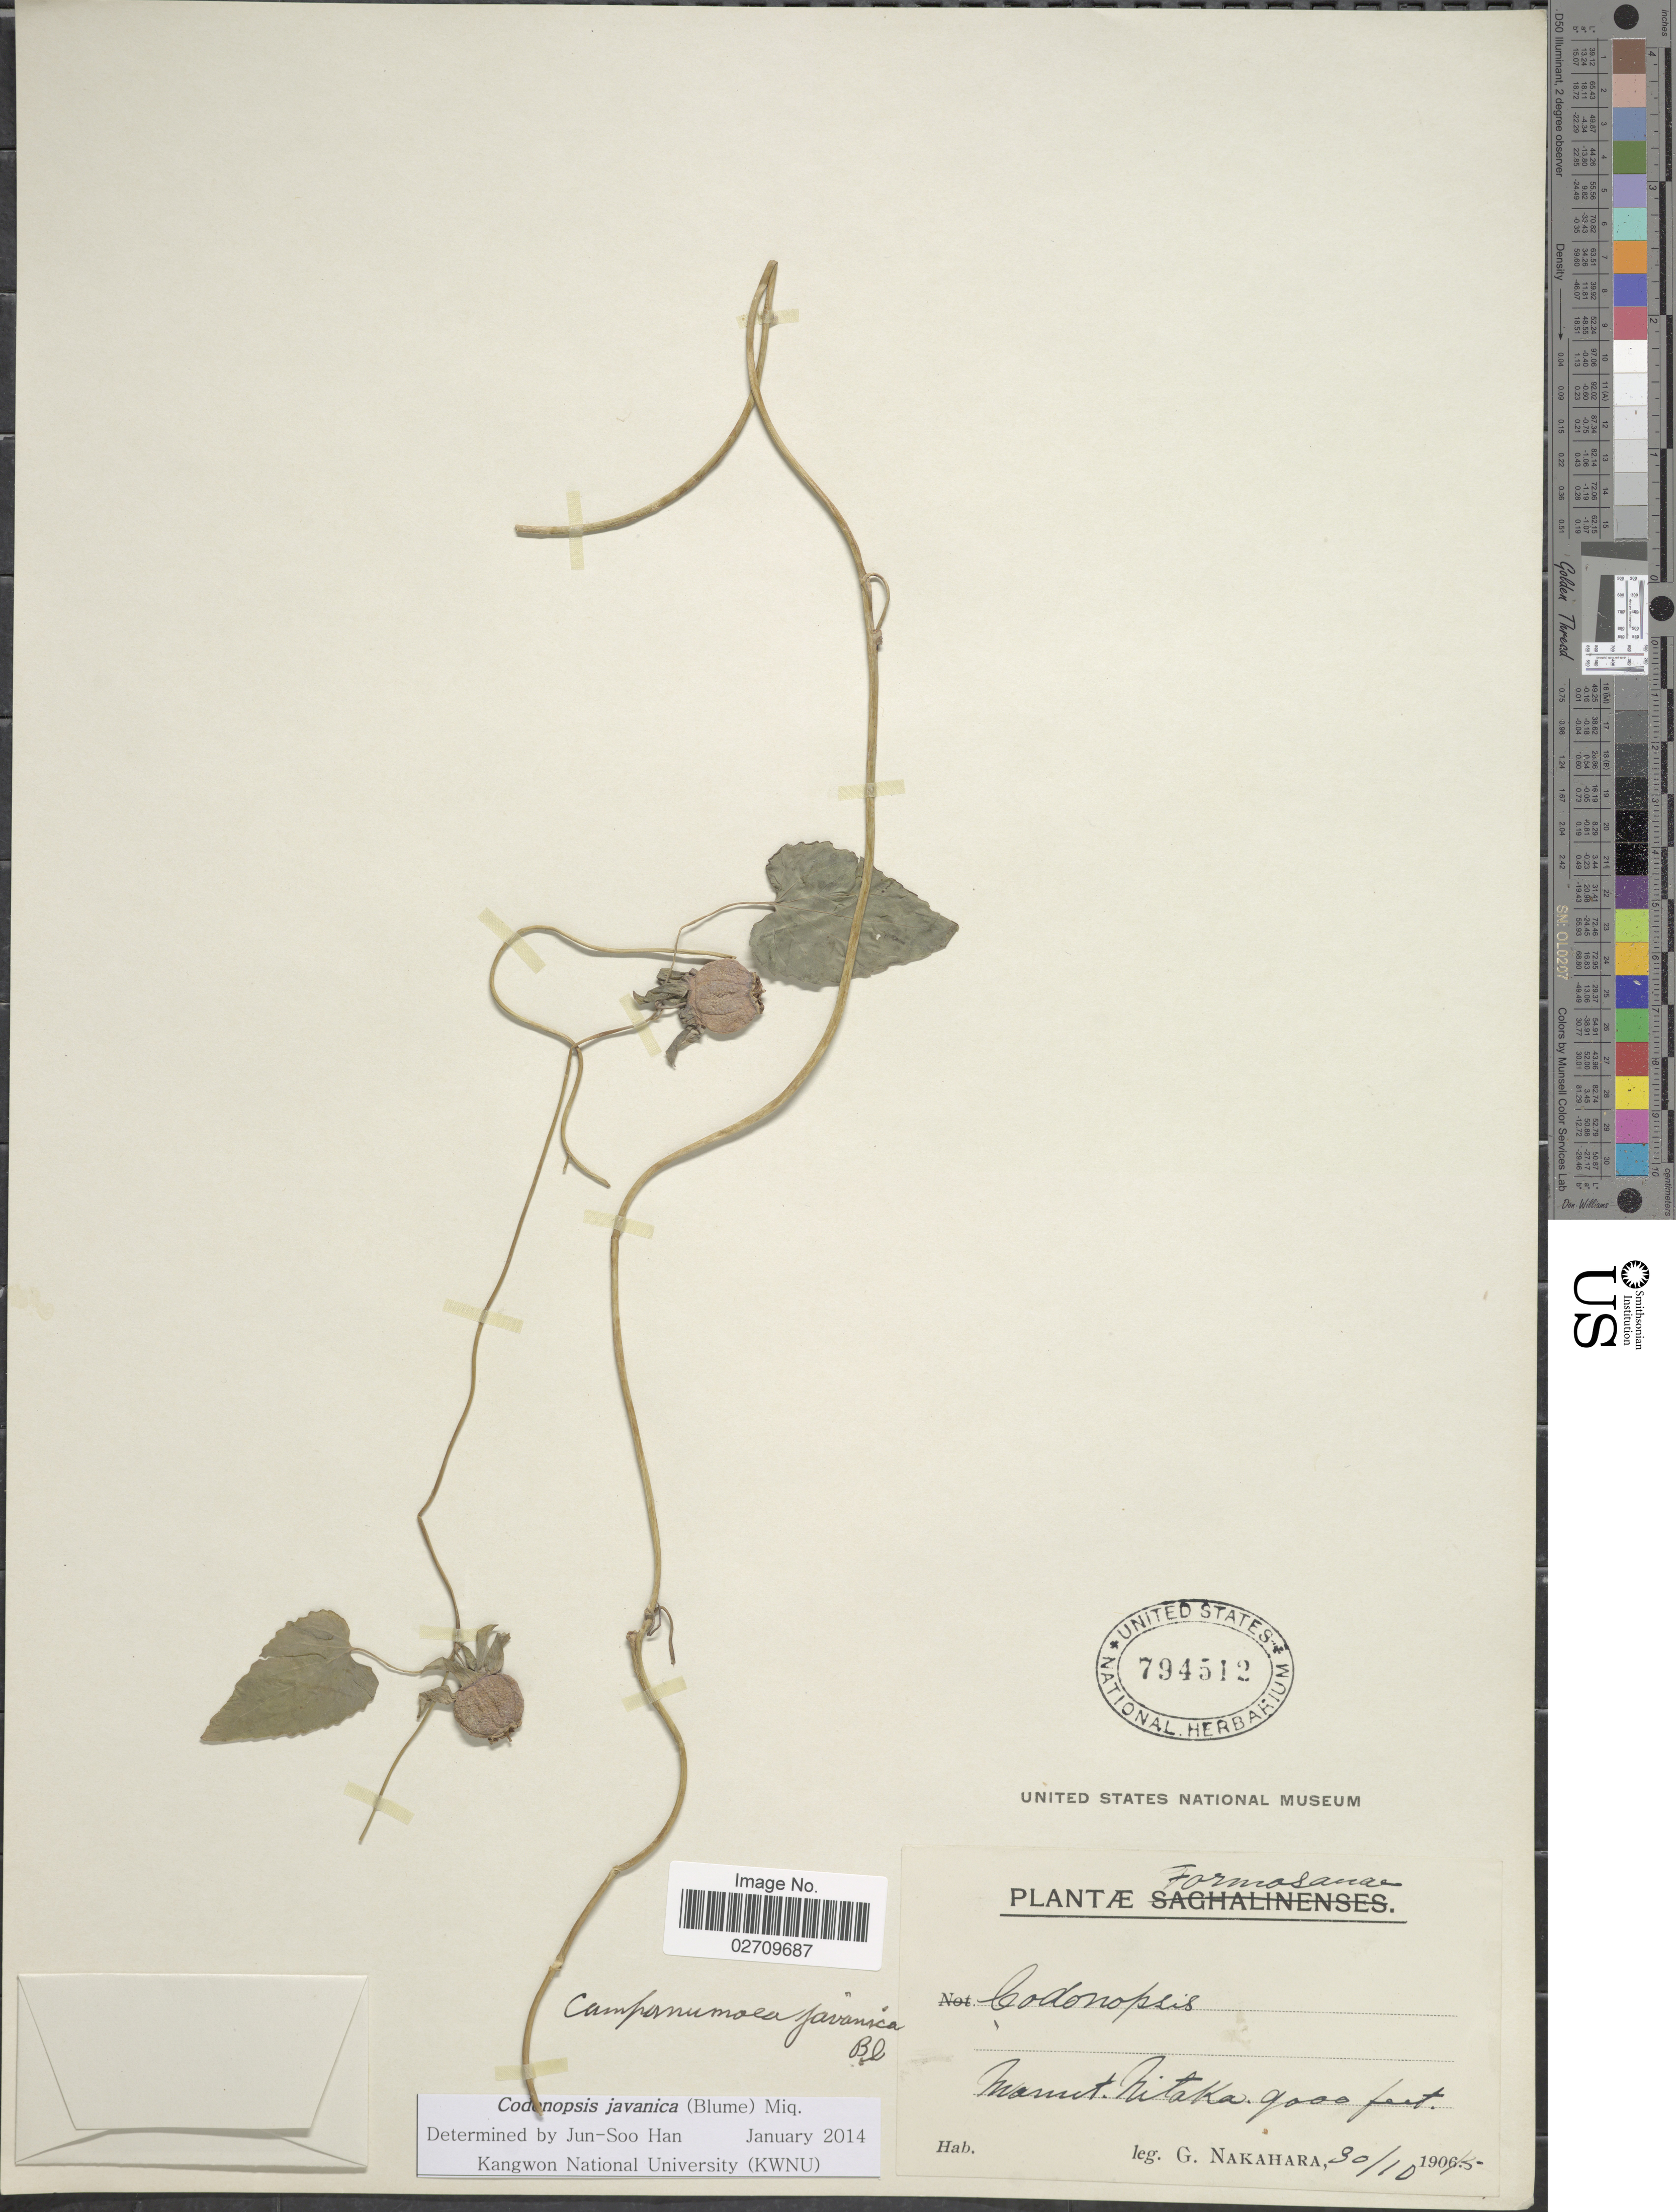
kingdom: Plantae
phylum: Tracheophyta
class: Magnoliopsida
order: Asterales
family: Campanulaceae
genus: Codonopsis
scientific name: Codonopsis javanica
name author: (Blume) Hook. f. & Thomson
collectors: G. Nakahara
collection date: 1905-10-30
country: Taiwan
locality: Formosanae, Momit Nitaka.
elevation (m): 2743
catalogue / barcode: US 794512